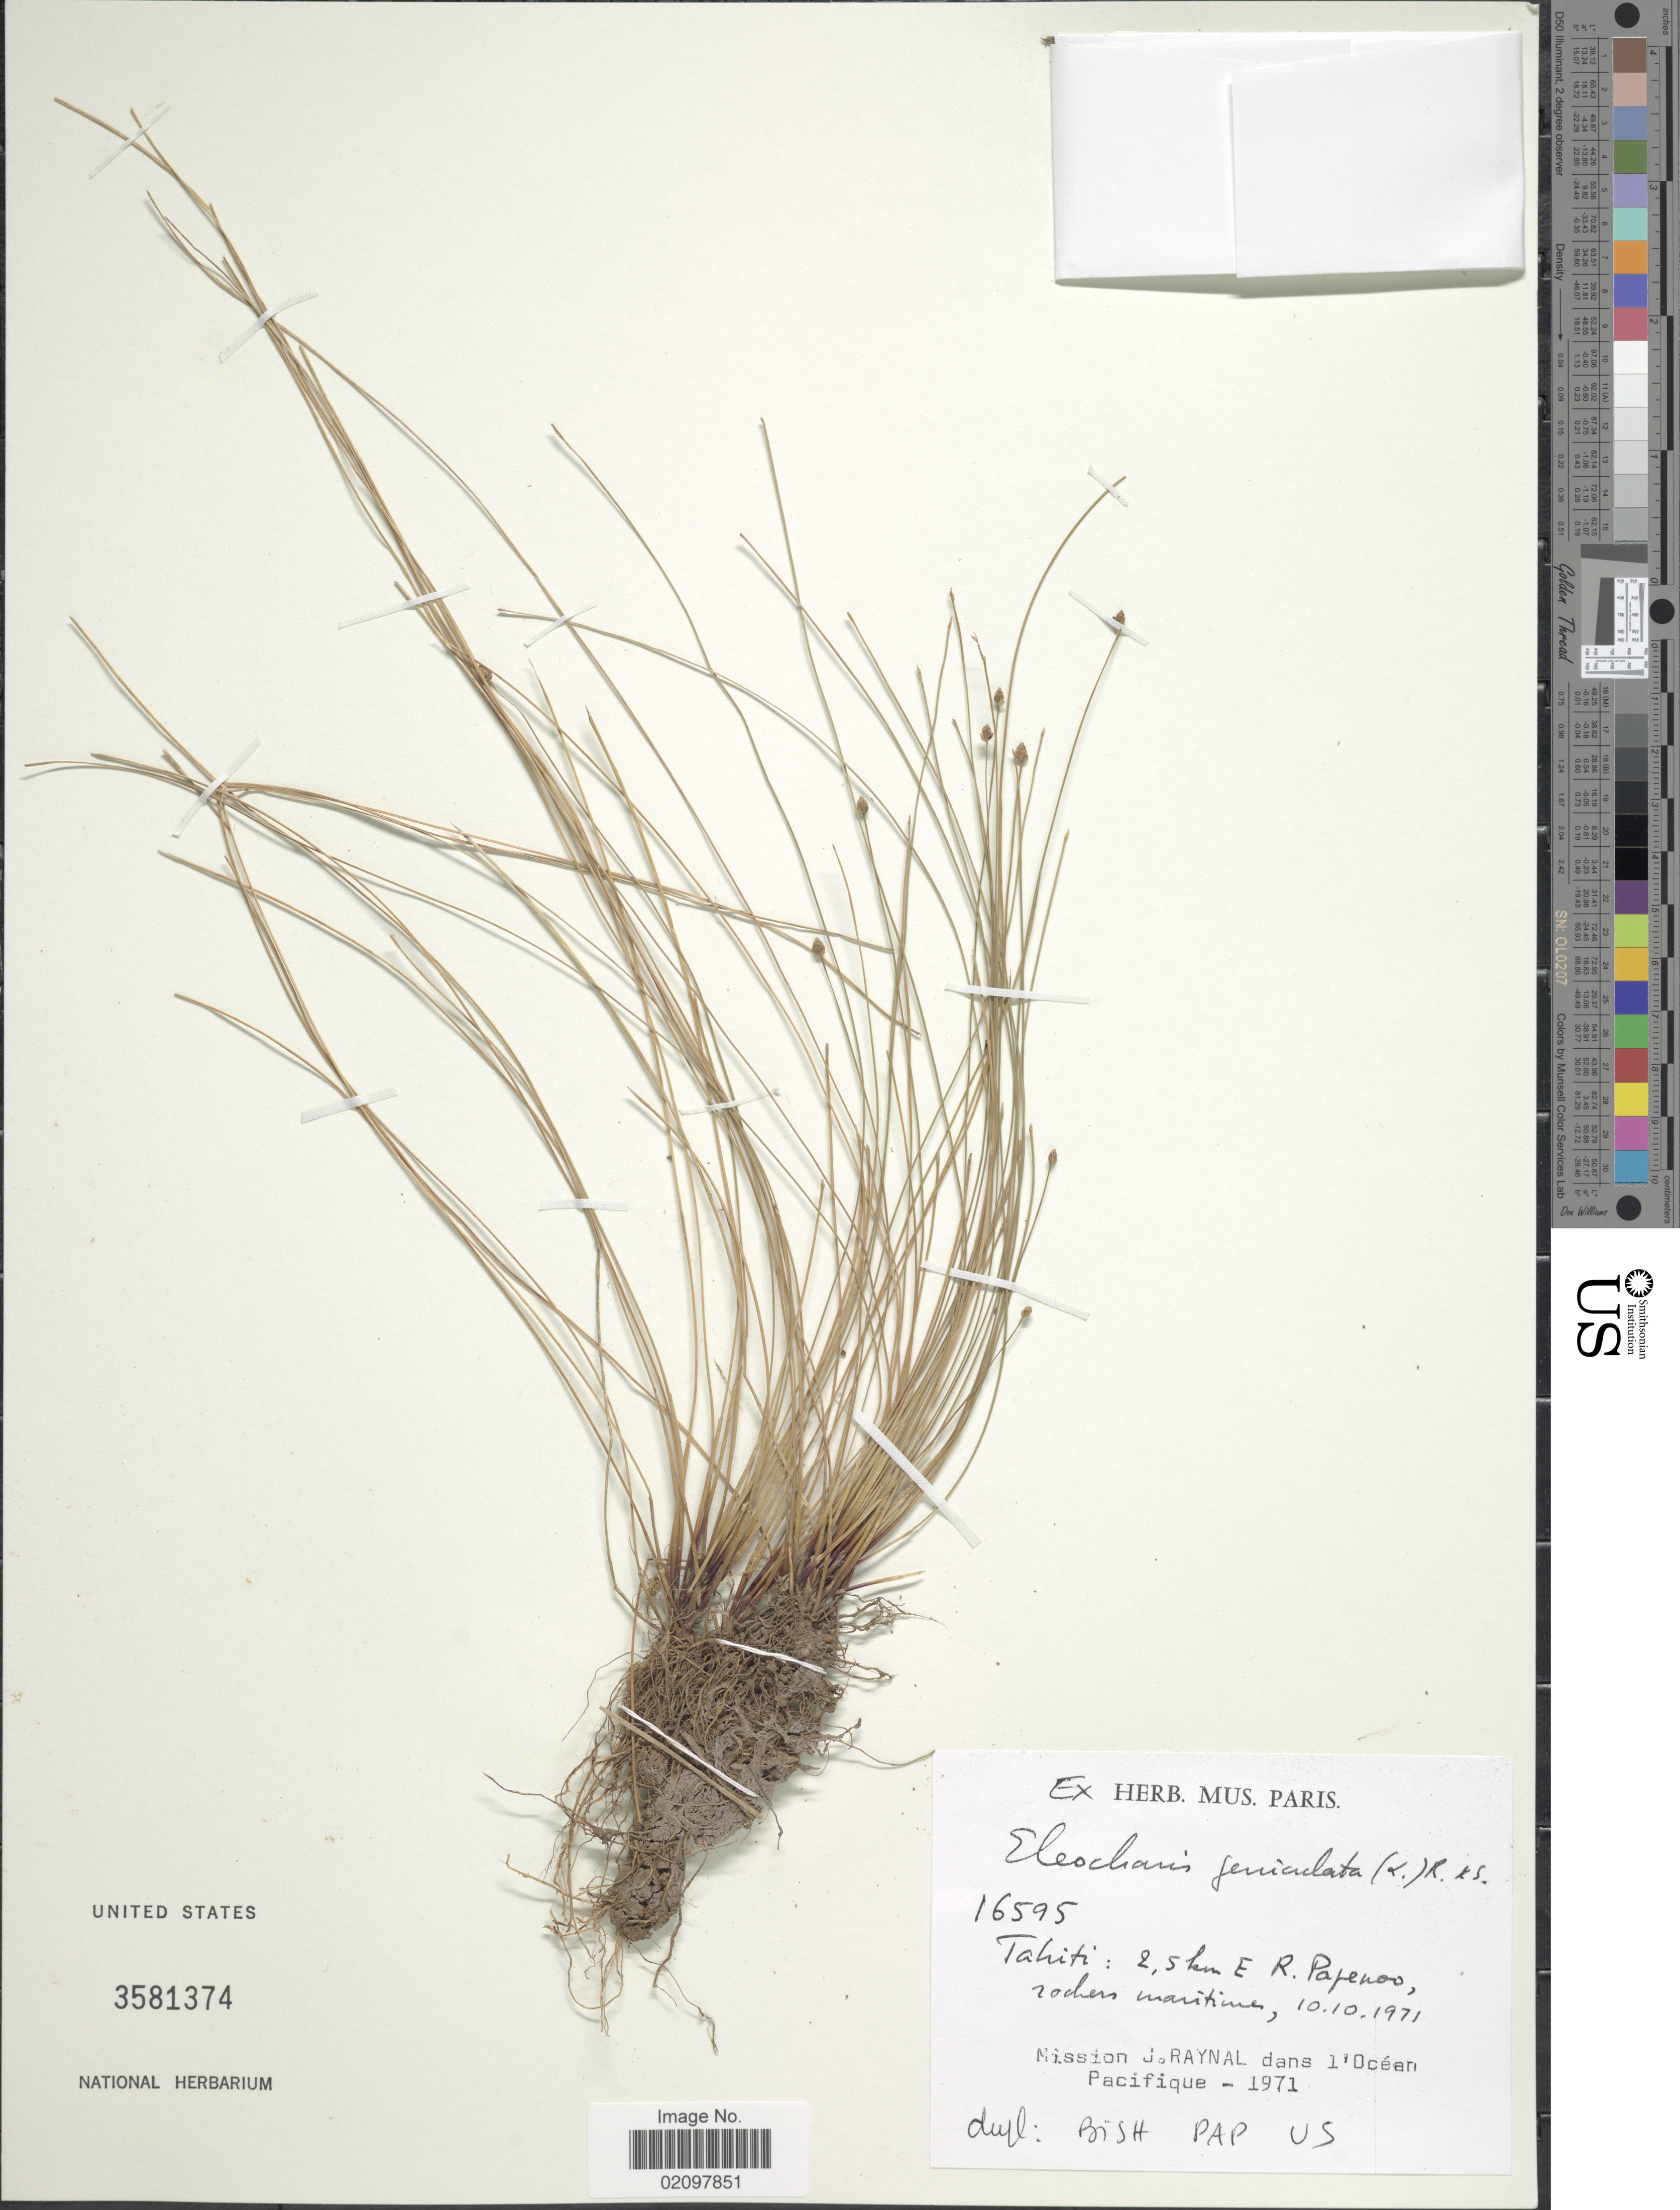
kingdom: Plantae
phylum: Tracheophyta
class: Liliopsida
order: Poales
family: Cyperaceae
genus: Eleocharis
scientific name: Eleocharis geniculata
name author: (L.) Roem. & Schult.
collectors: J. Raynal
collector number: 16595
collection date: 1971-10-10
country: French Polynesia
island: Tahiti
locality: Tahiti: 2.5 km E. R. Pajenoo, rochers maritime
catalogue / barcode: US 3581374